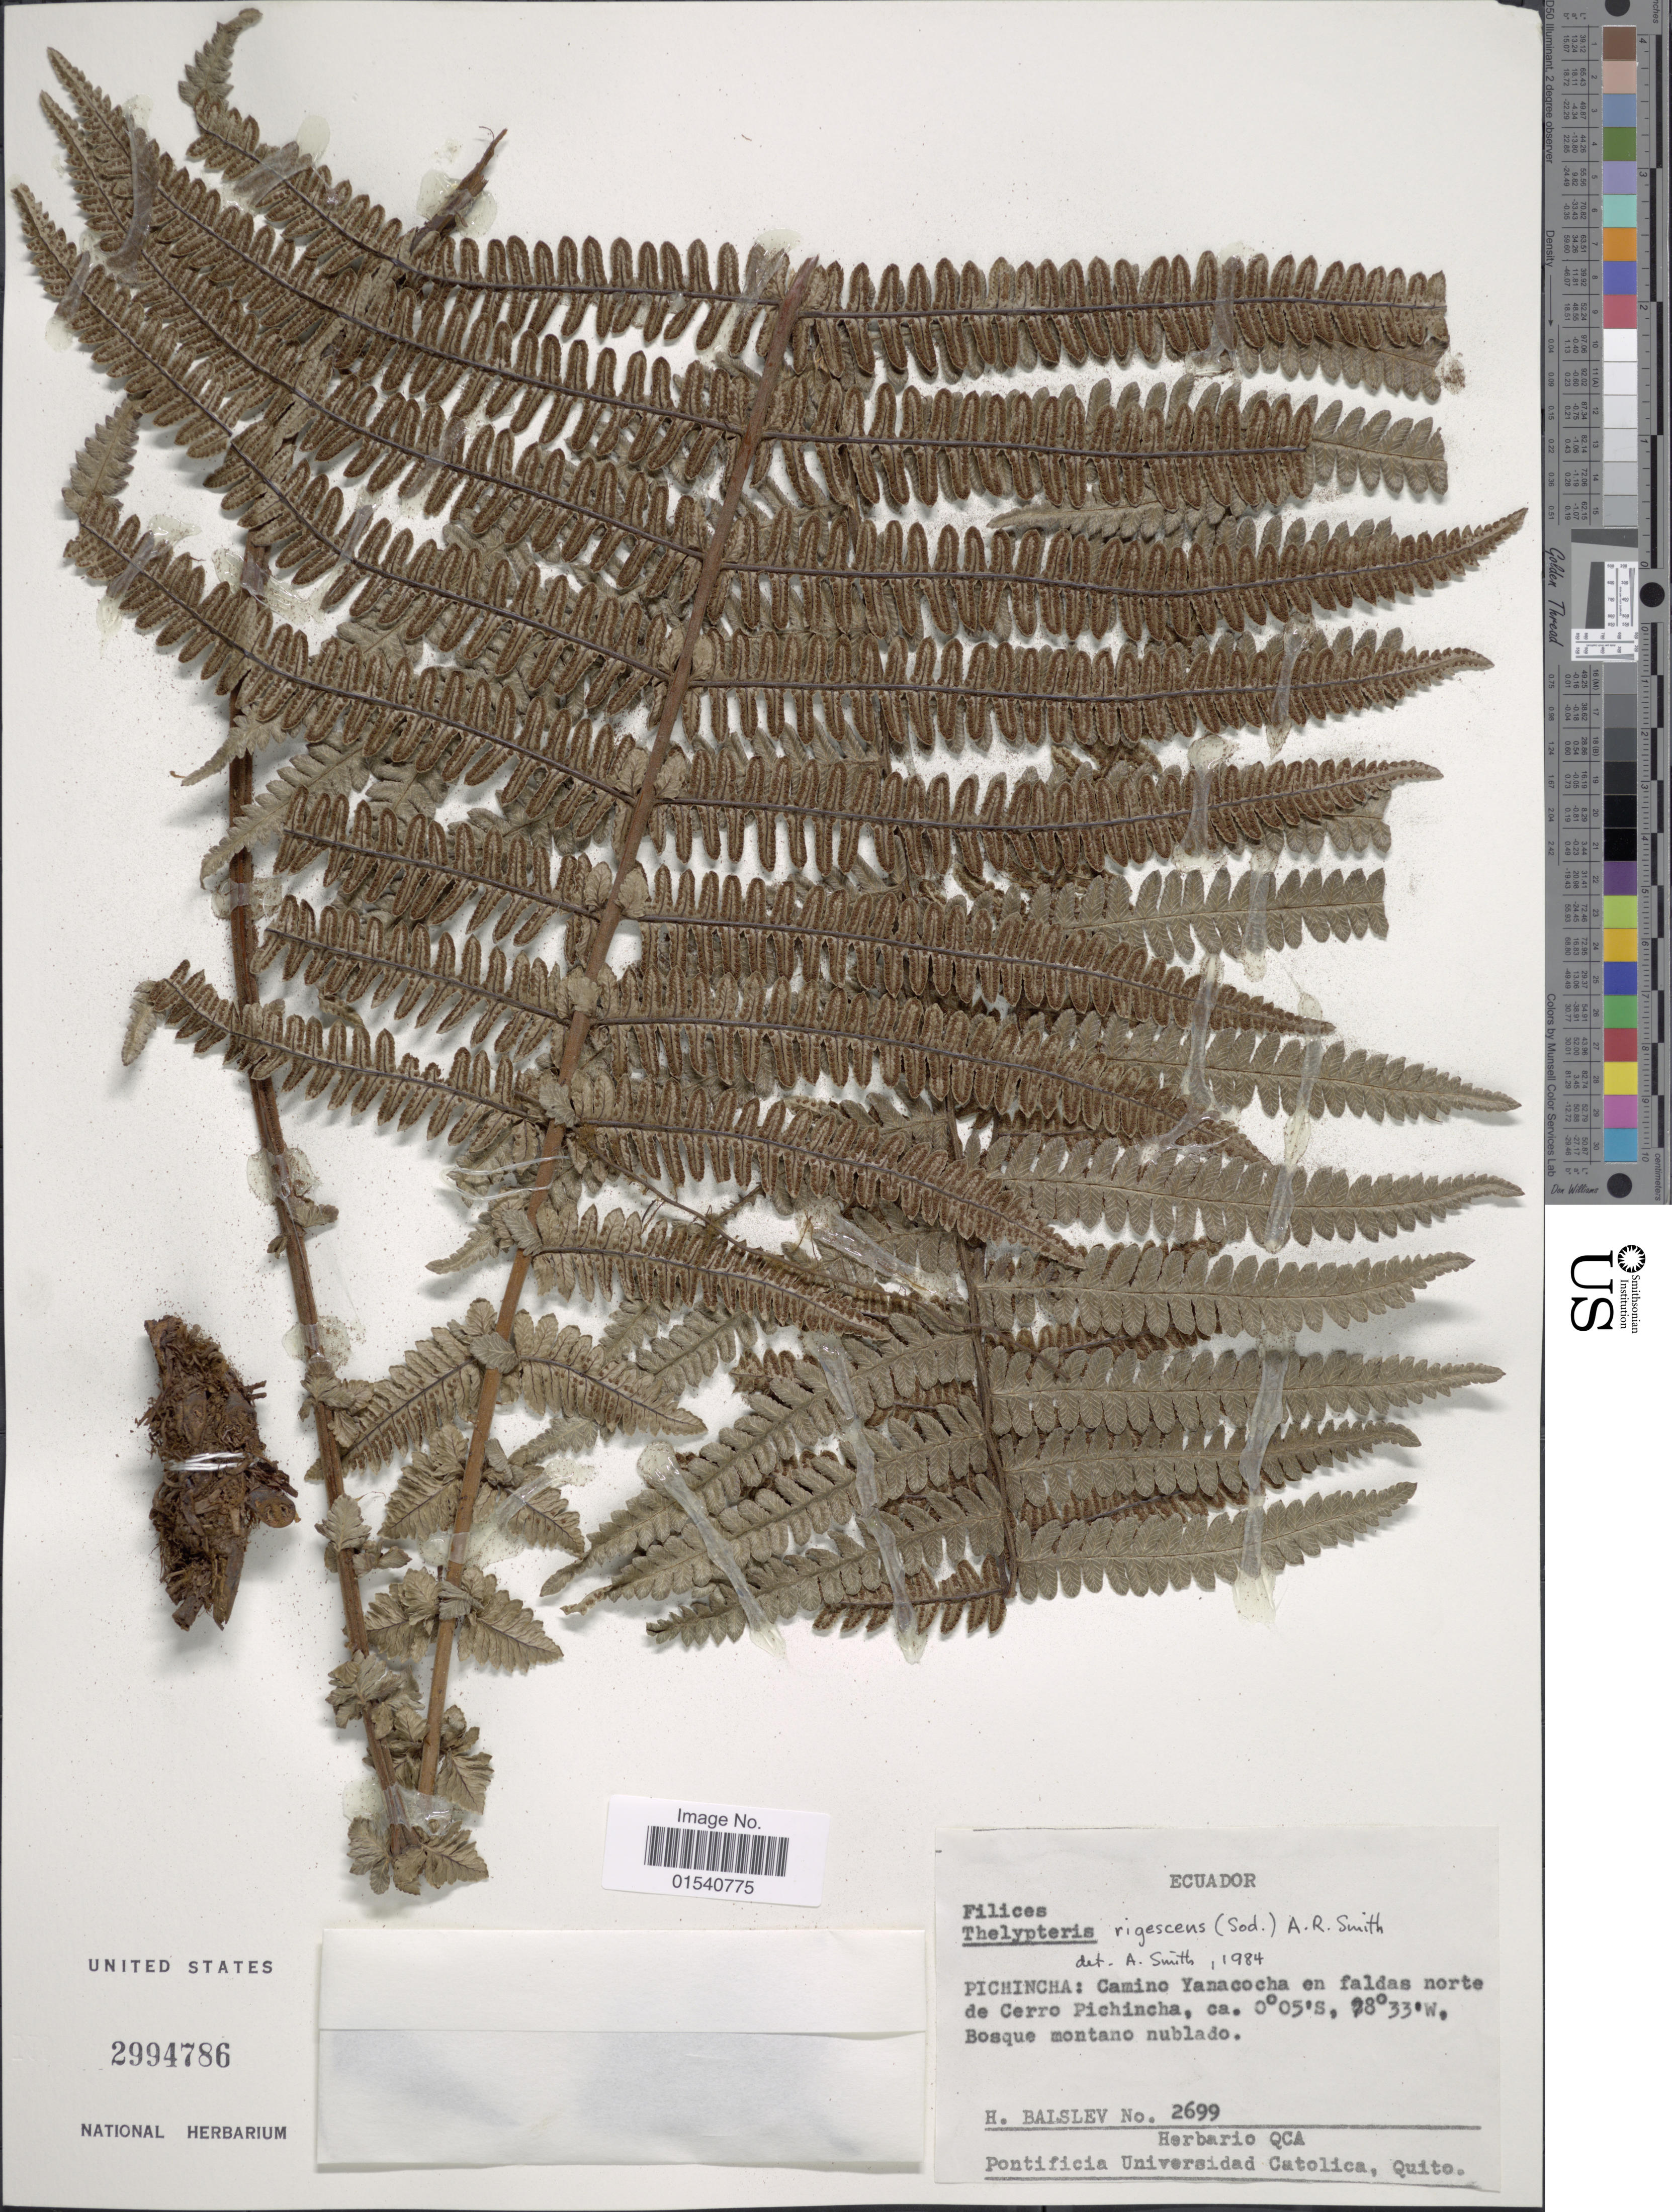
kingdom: Plantae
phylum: Tracheophyta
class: Polypodiopsida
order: Polypodiales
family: Thelypteridaceae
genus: Amauropelta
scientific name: Amauropelta rigescens (Sodiro) comb. nov., ined 2015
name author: (Sodiro)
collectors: H. Balslev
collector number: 2699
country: Ecuador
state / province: Pichincha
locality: Camino Yanacocha en faldas norte de Cerro Pichincha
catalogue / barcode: US 2994786